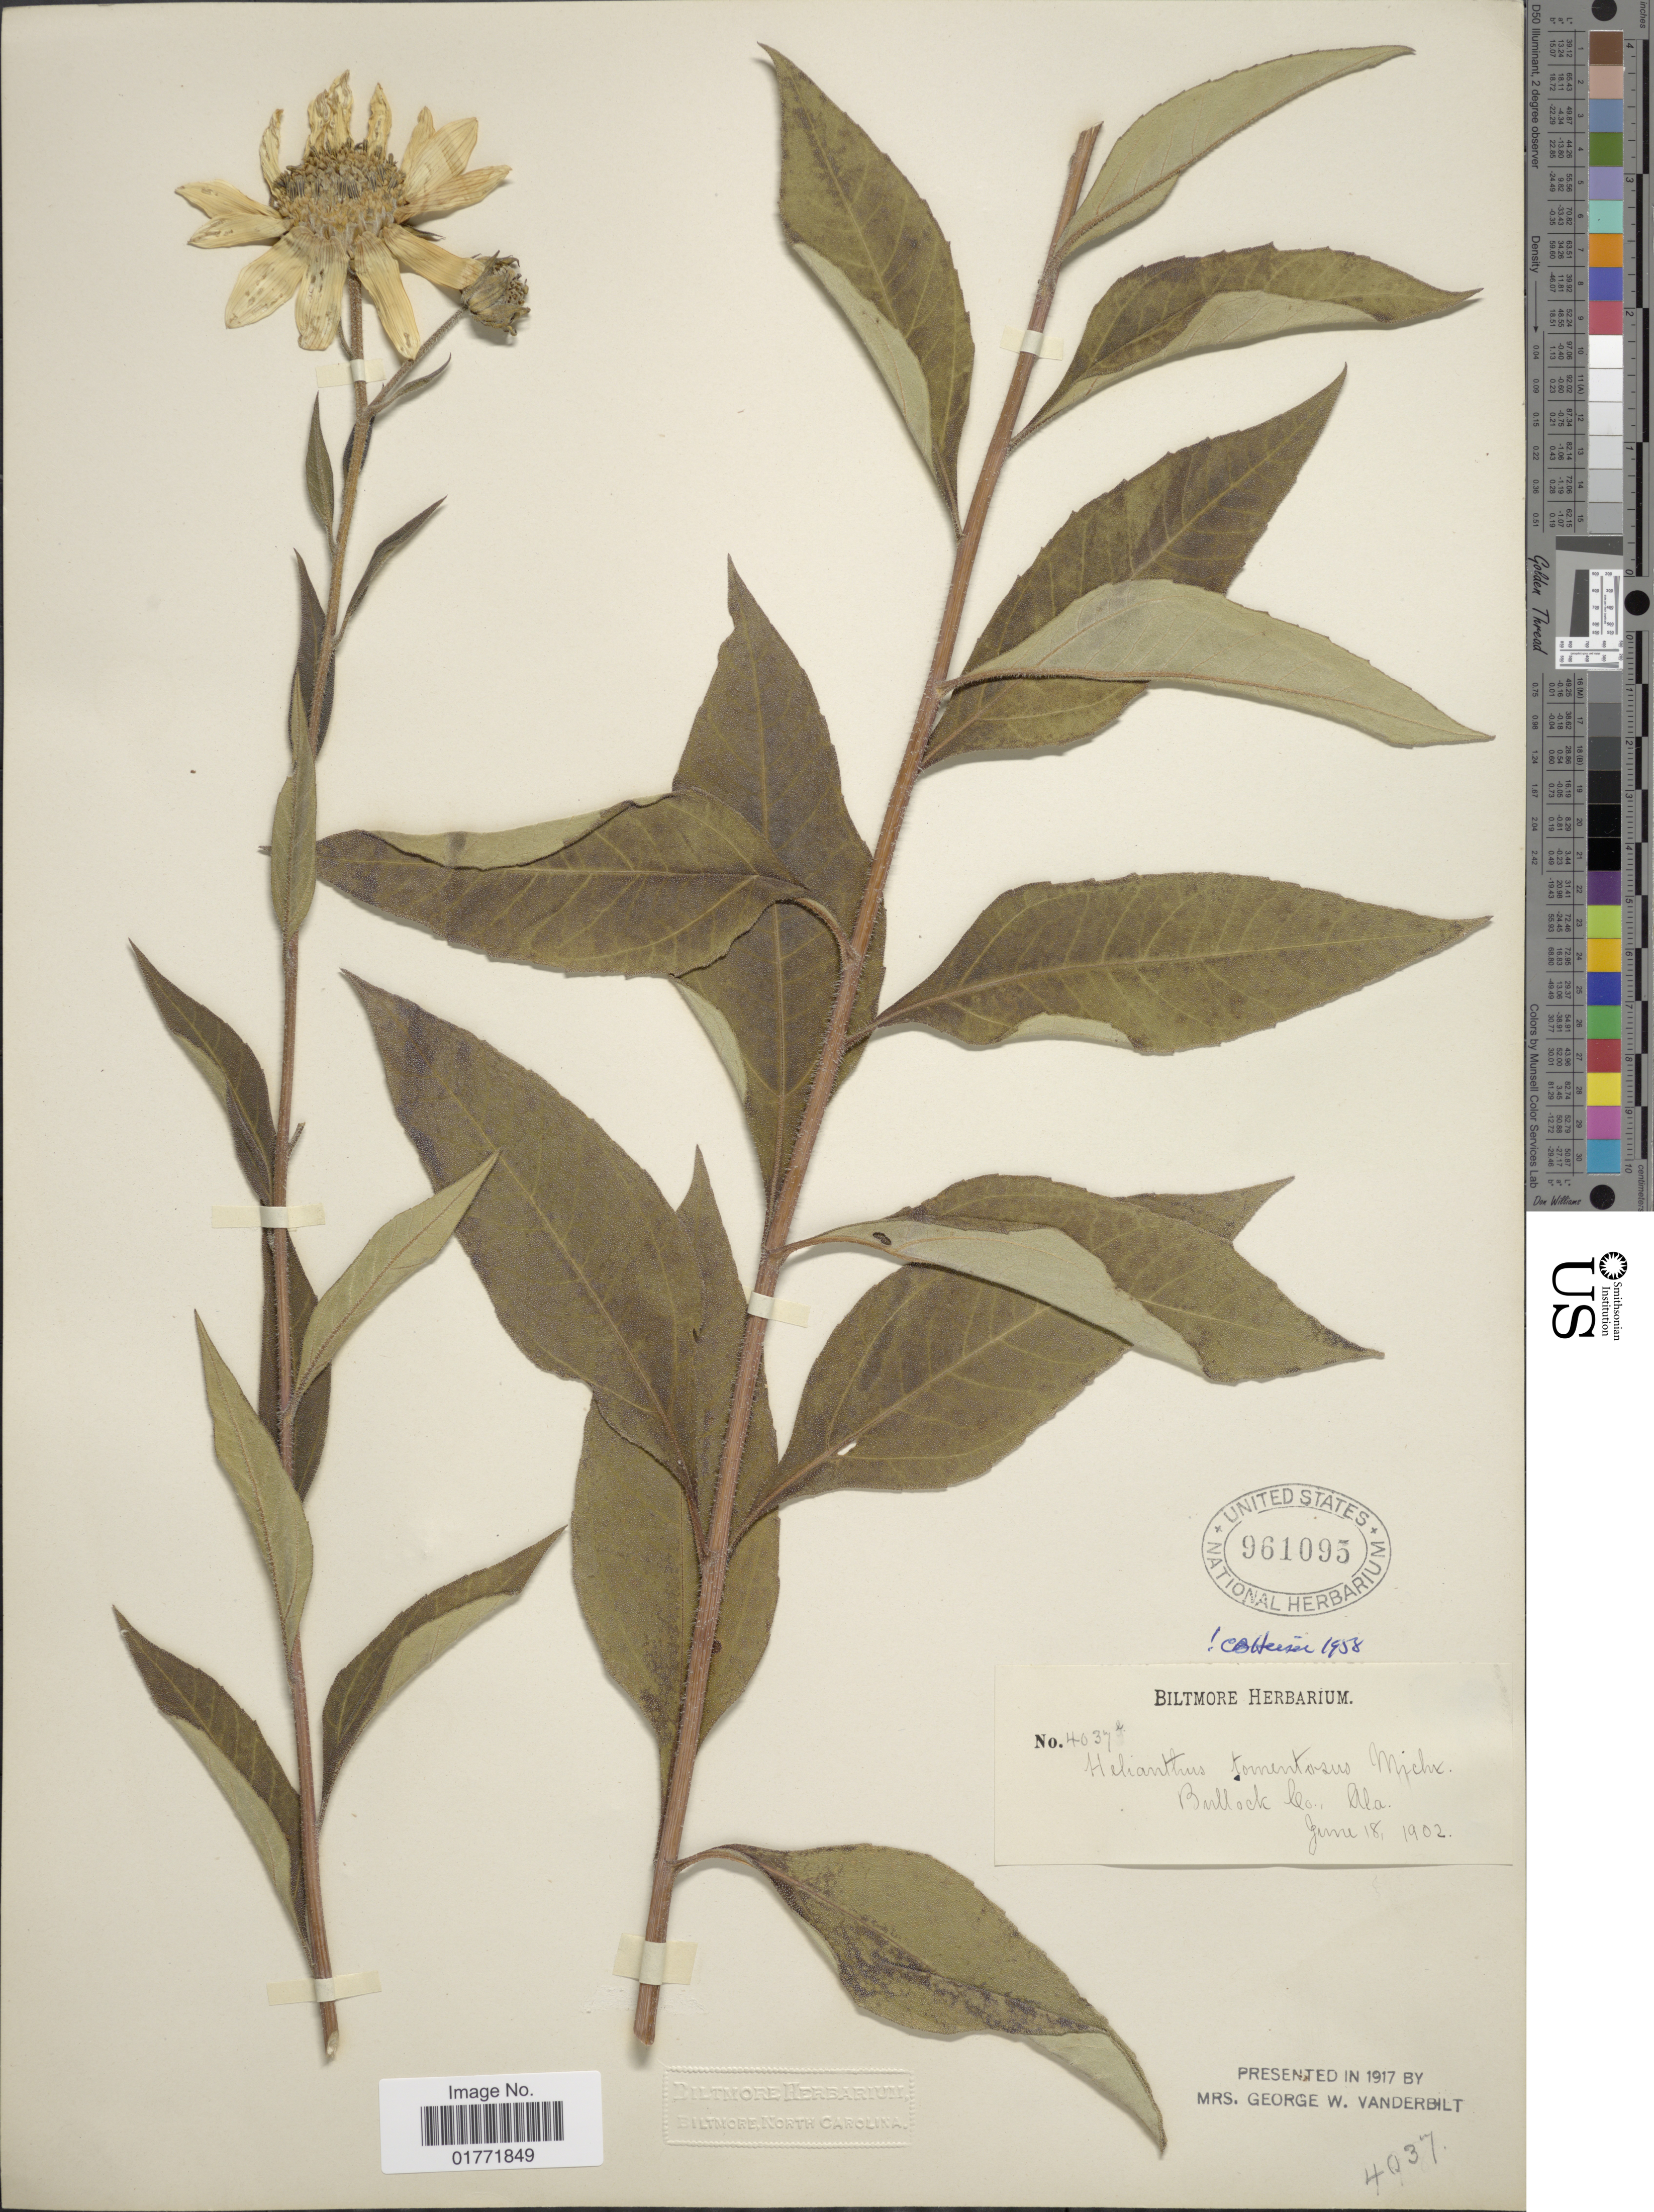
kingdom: Plantae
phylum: Tracheophyta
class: Magnoliopsida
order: Asterales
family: Asteraceae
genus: Helianthus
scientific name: Helianthus tomentosus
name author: Michx.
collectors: ex herb. Biltmore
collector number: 4037e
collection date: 1902-06-18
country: United States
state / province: Alabama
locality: Bullock Co., Ala.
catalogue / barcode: US 961095